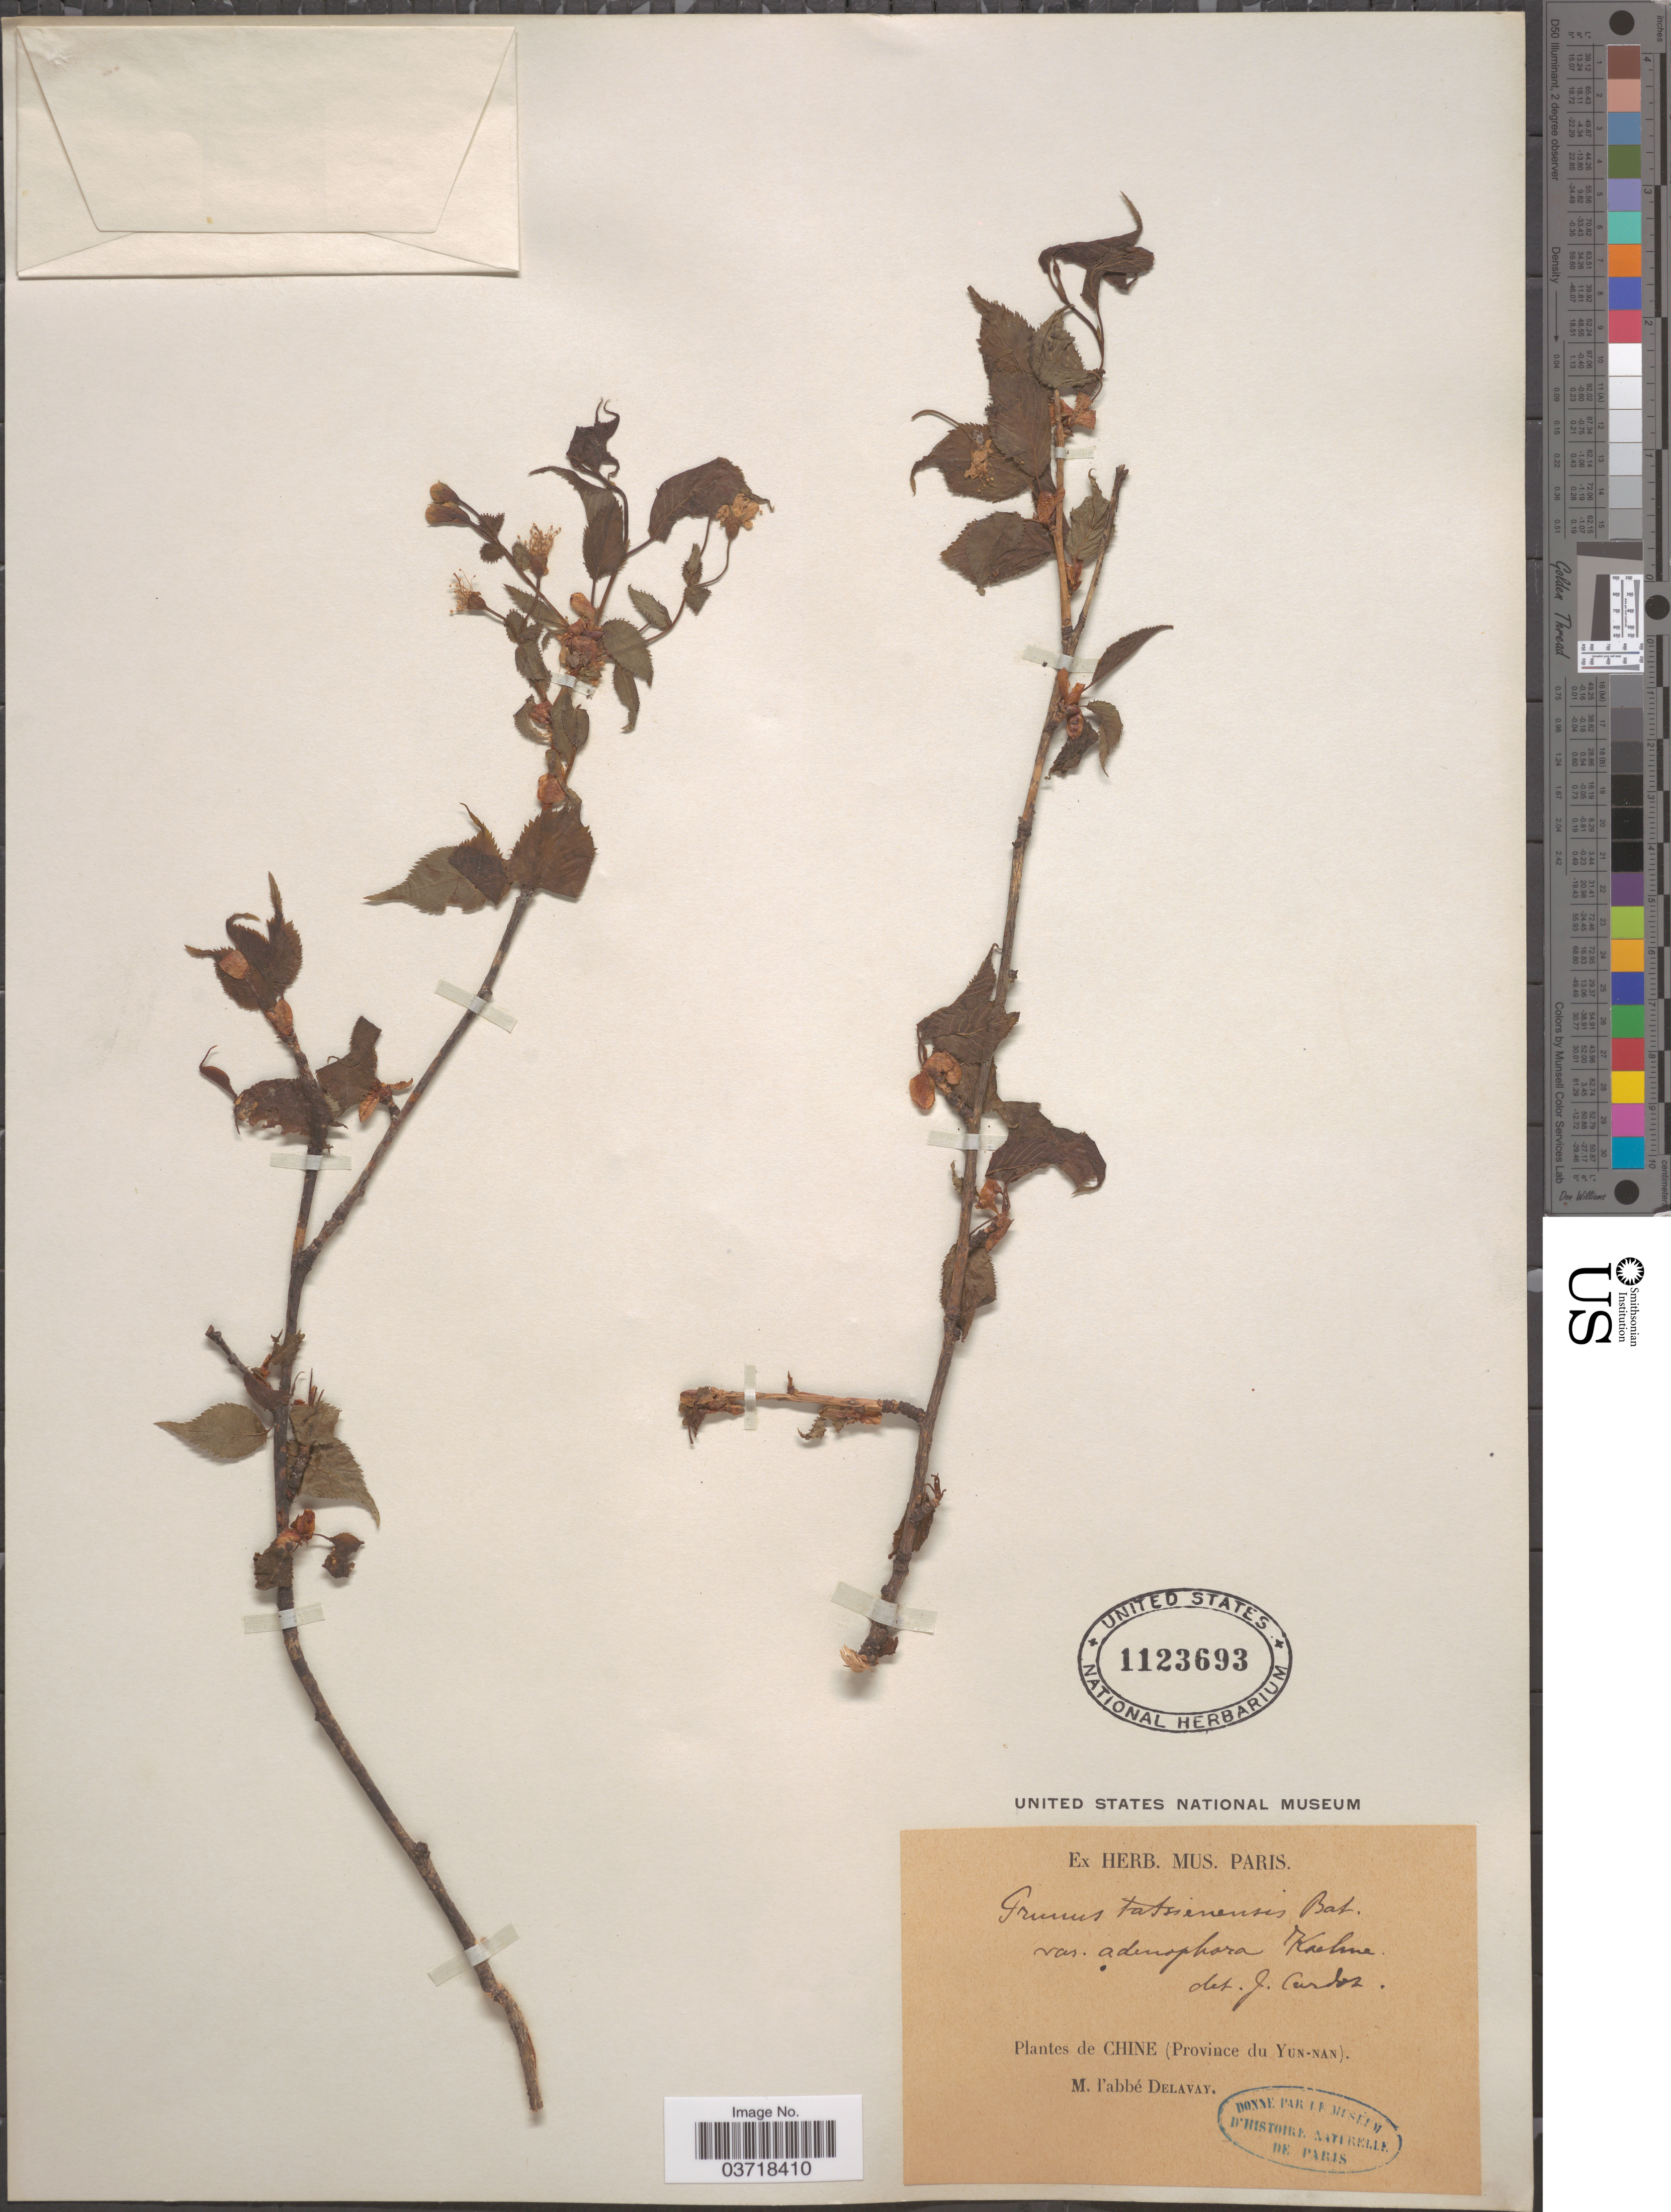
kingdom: Plantae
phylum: Tracheophyta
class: Magnoliopsida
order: Rosales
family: Rosaceae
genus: Prunus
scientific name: Prunus tatsienensis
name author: Batalin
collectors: P. Delavay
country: China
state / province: Yunnan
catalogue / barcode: US 1123693